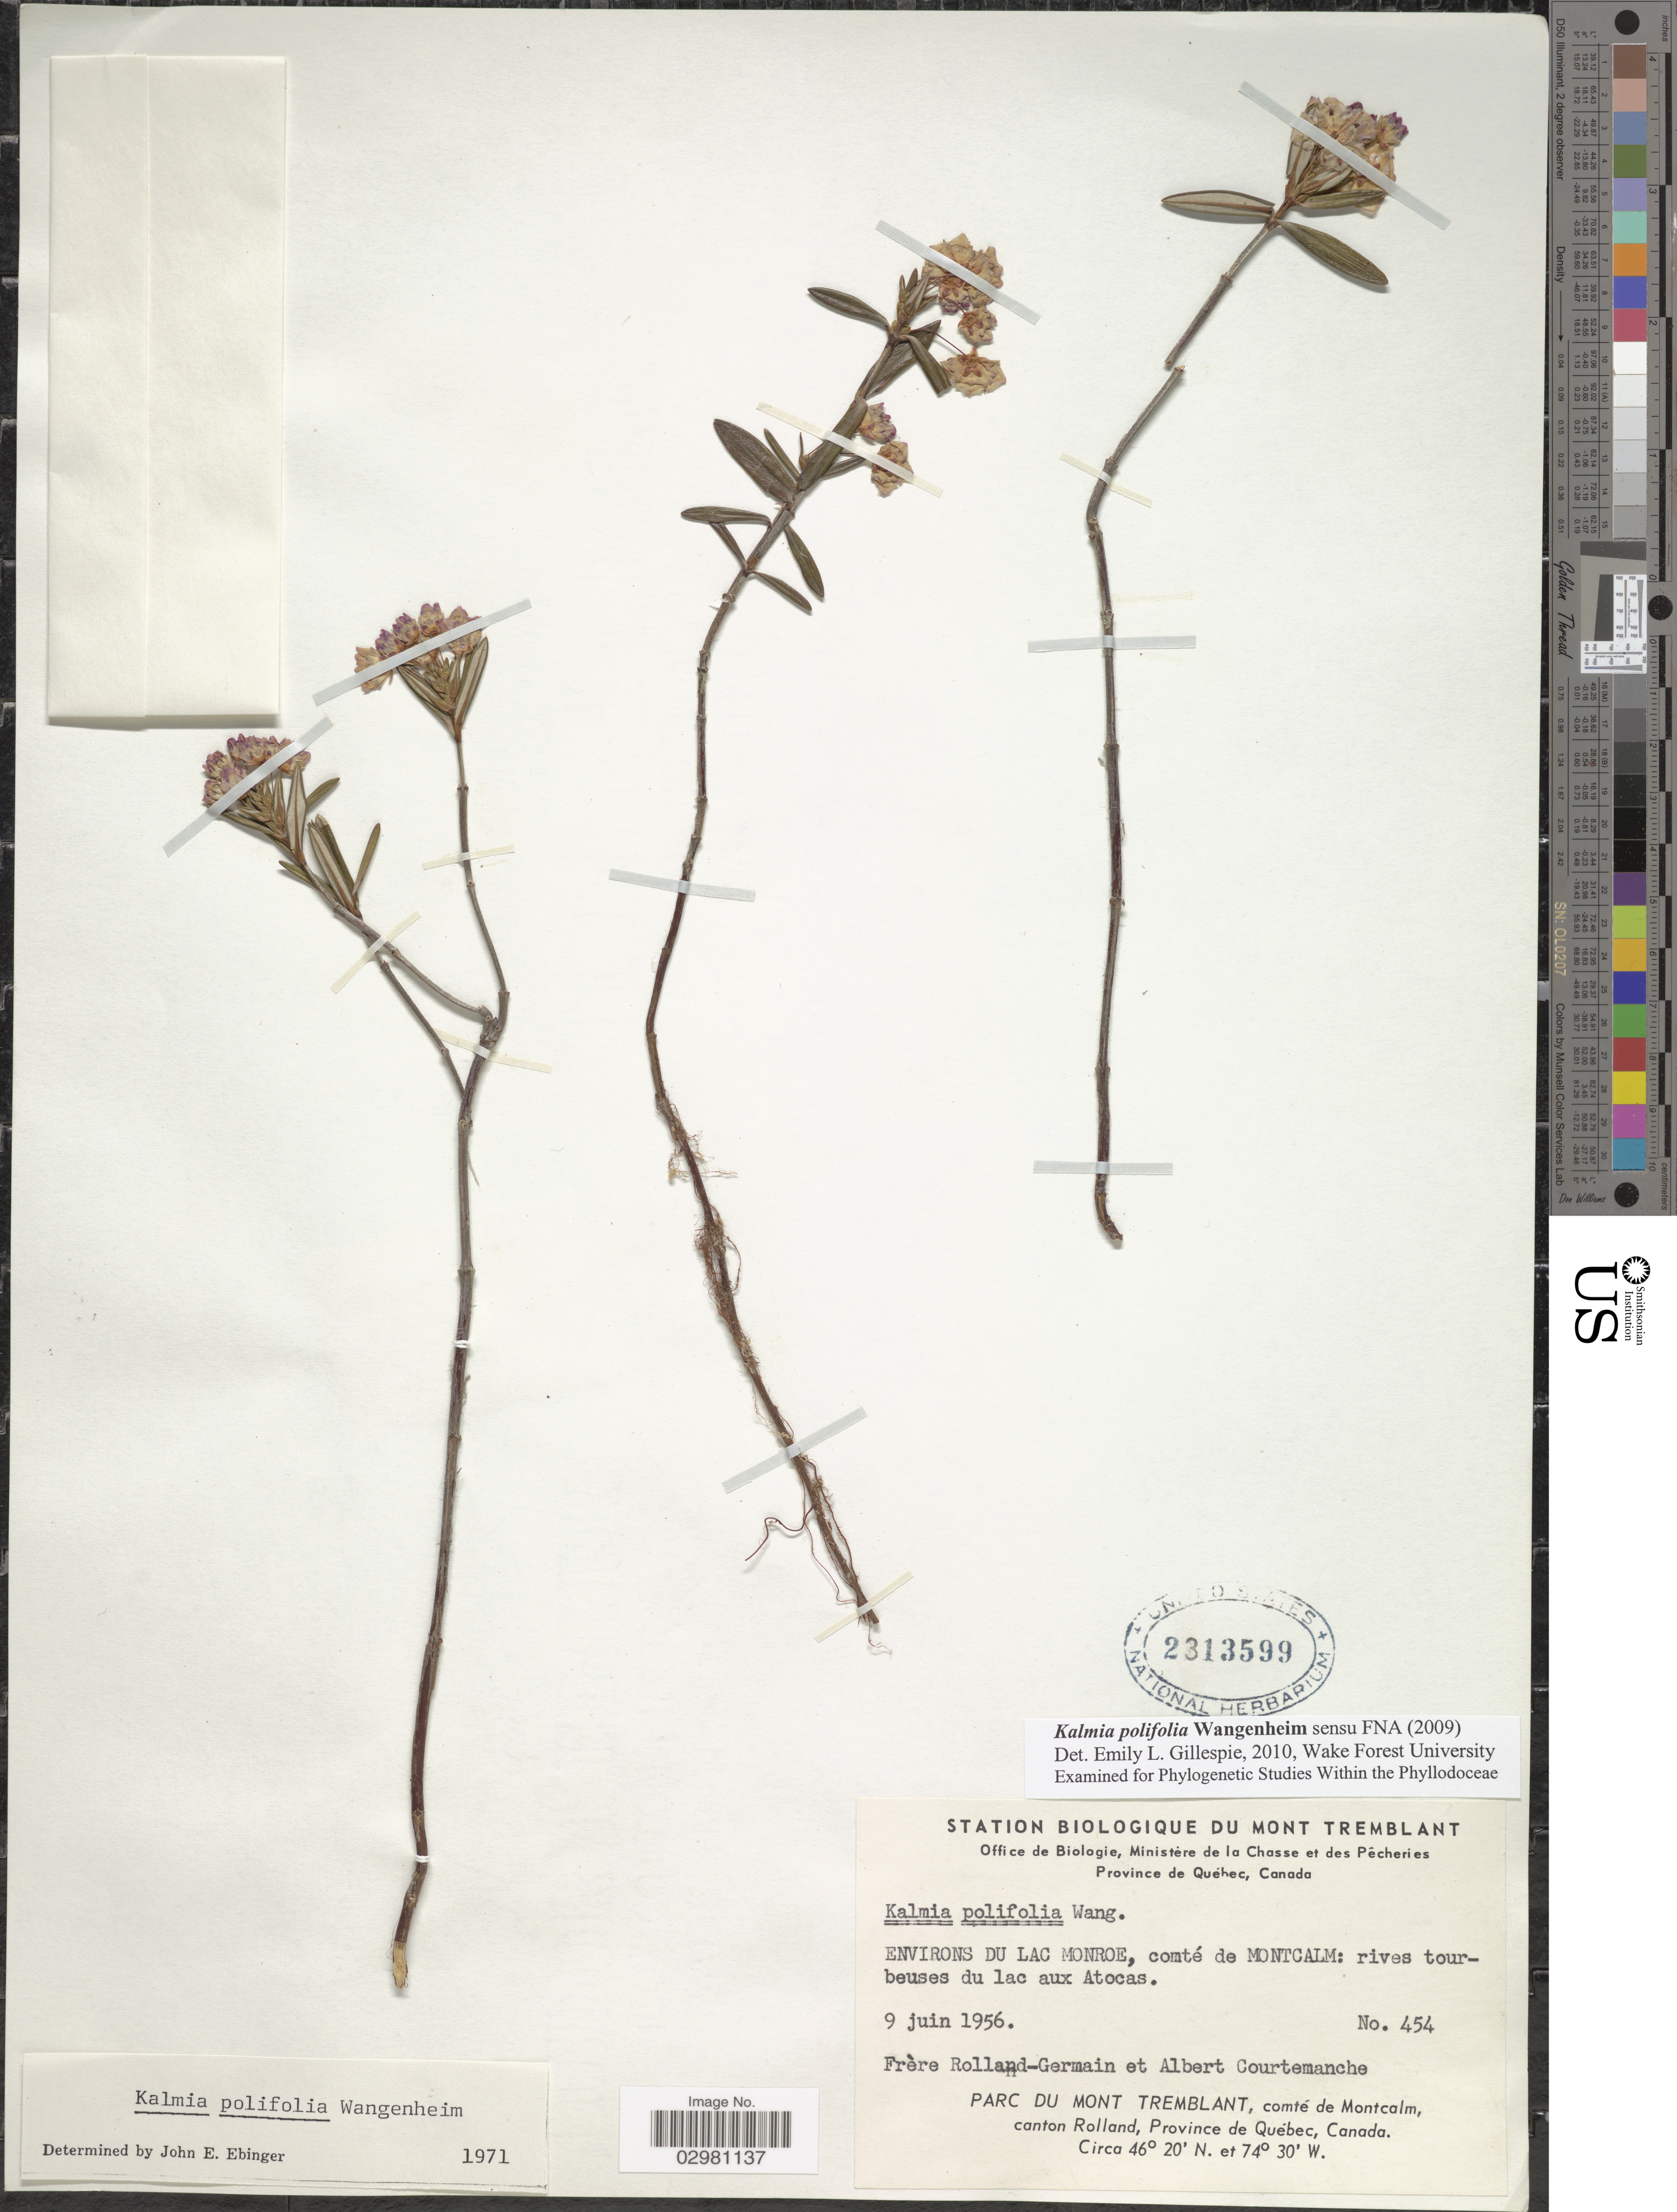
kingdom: Plantae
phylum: Tracheophyta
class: Magnoliopsida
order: Ericales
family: Ericaceae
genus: Kalmia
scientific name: Kalmia polifolia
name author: Wangenh.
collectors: Rolland-Germain & A. Courtemanche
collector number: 454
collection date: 1956-06-09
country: Canada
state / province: Quebec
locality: Province de Québec. Environs du Lac Monroe, comté de Montcalm: rives tourbeuses du lac aux Atocas. Parc du Mont Tremblant, comté de Montcalm, canton Rolland, Province de Québec.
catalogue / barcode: US 2313599